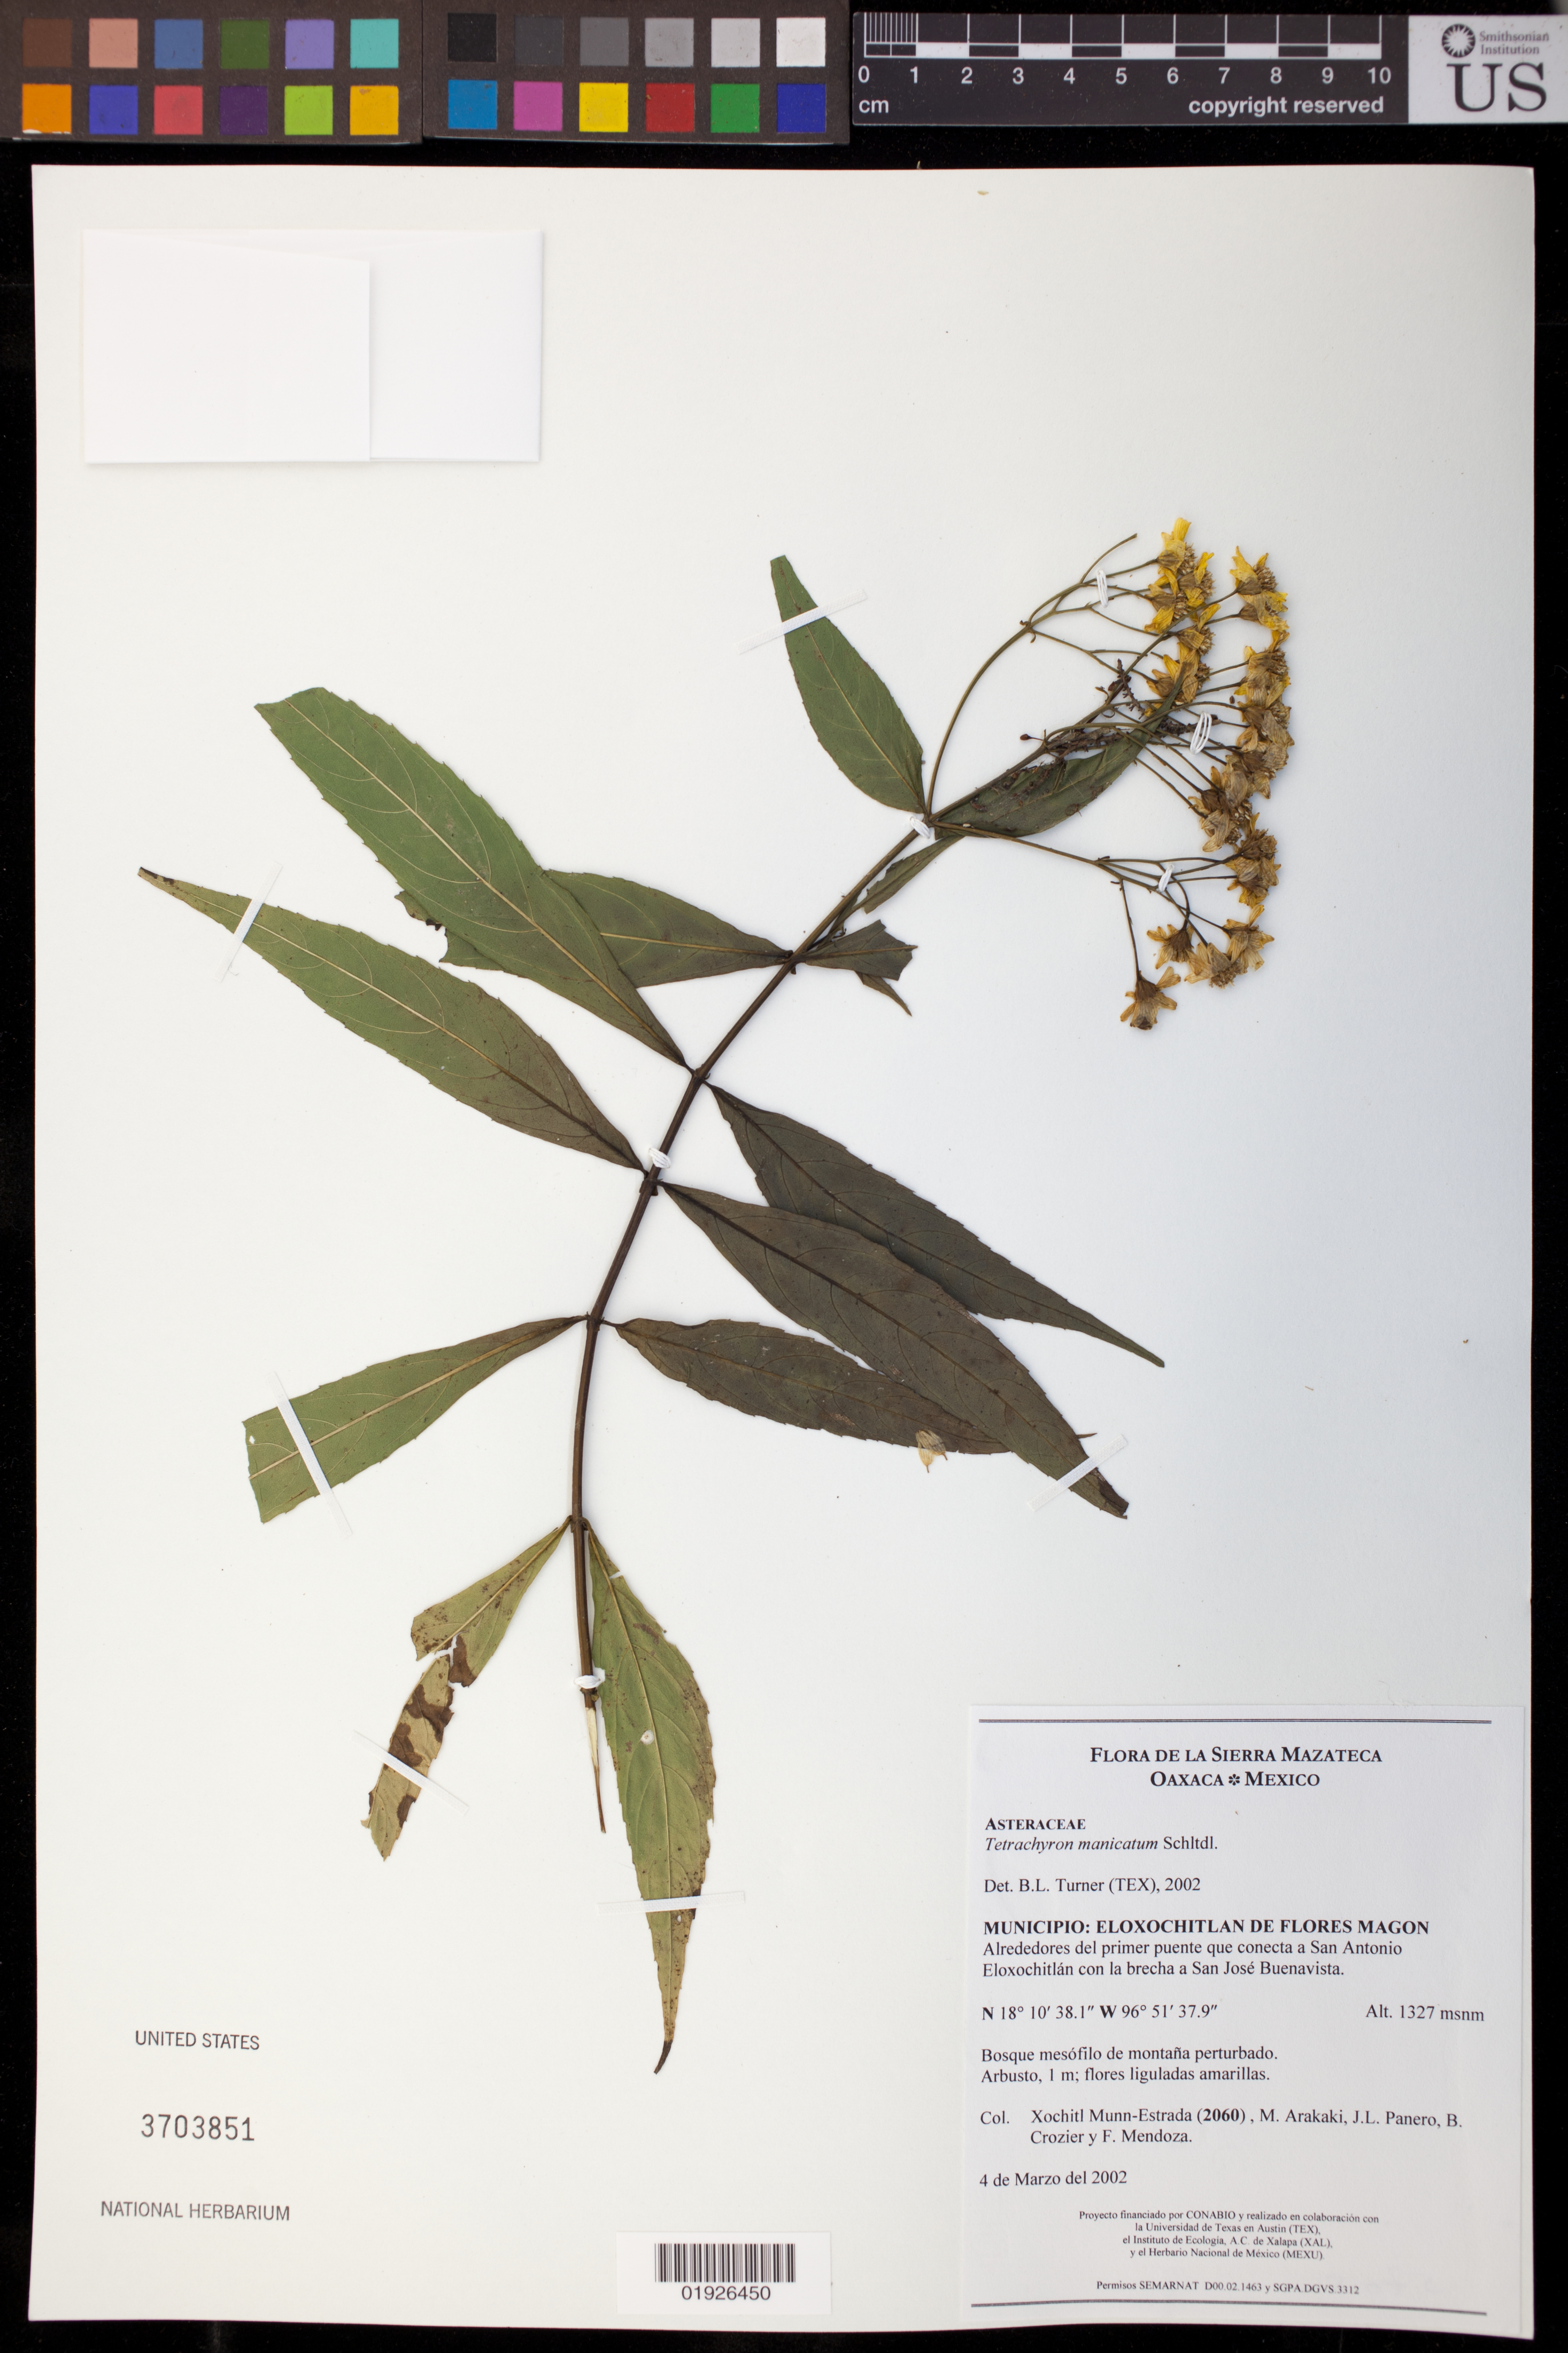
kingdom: Plantae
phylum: Tracheophyta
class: Magnoliopsida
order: Asterales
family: Asteraceae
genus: Tetrachyron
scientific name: Tetrachyron manicatum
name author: Schltdl.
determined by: Turner, B. L.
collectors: X. Munn-Estrada, M. Arakaki, J. L. Panero, B. Crozier & F. Mendoza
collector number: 2060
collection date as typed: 4 de Marzo del 2002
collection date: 2002-03-04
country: Mexico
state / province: Oaxaca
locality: Eloxochitlan de Flores Magon, Alrededores del primer puente que conecta a San Antonio Eloxochitlan con la brecha a San Jose Buenavista.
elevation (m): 1327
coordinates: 18 10 38.1 N, 96 51 37.9 W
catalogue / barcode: US 3703851